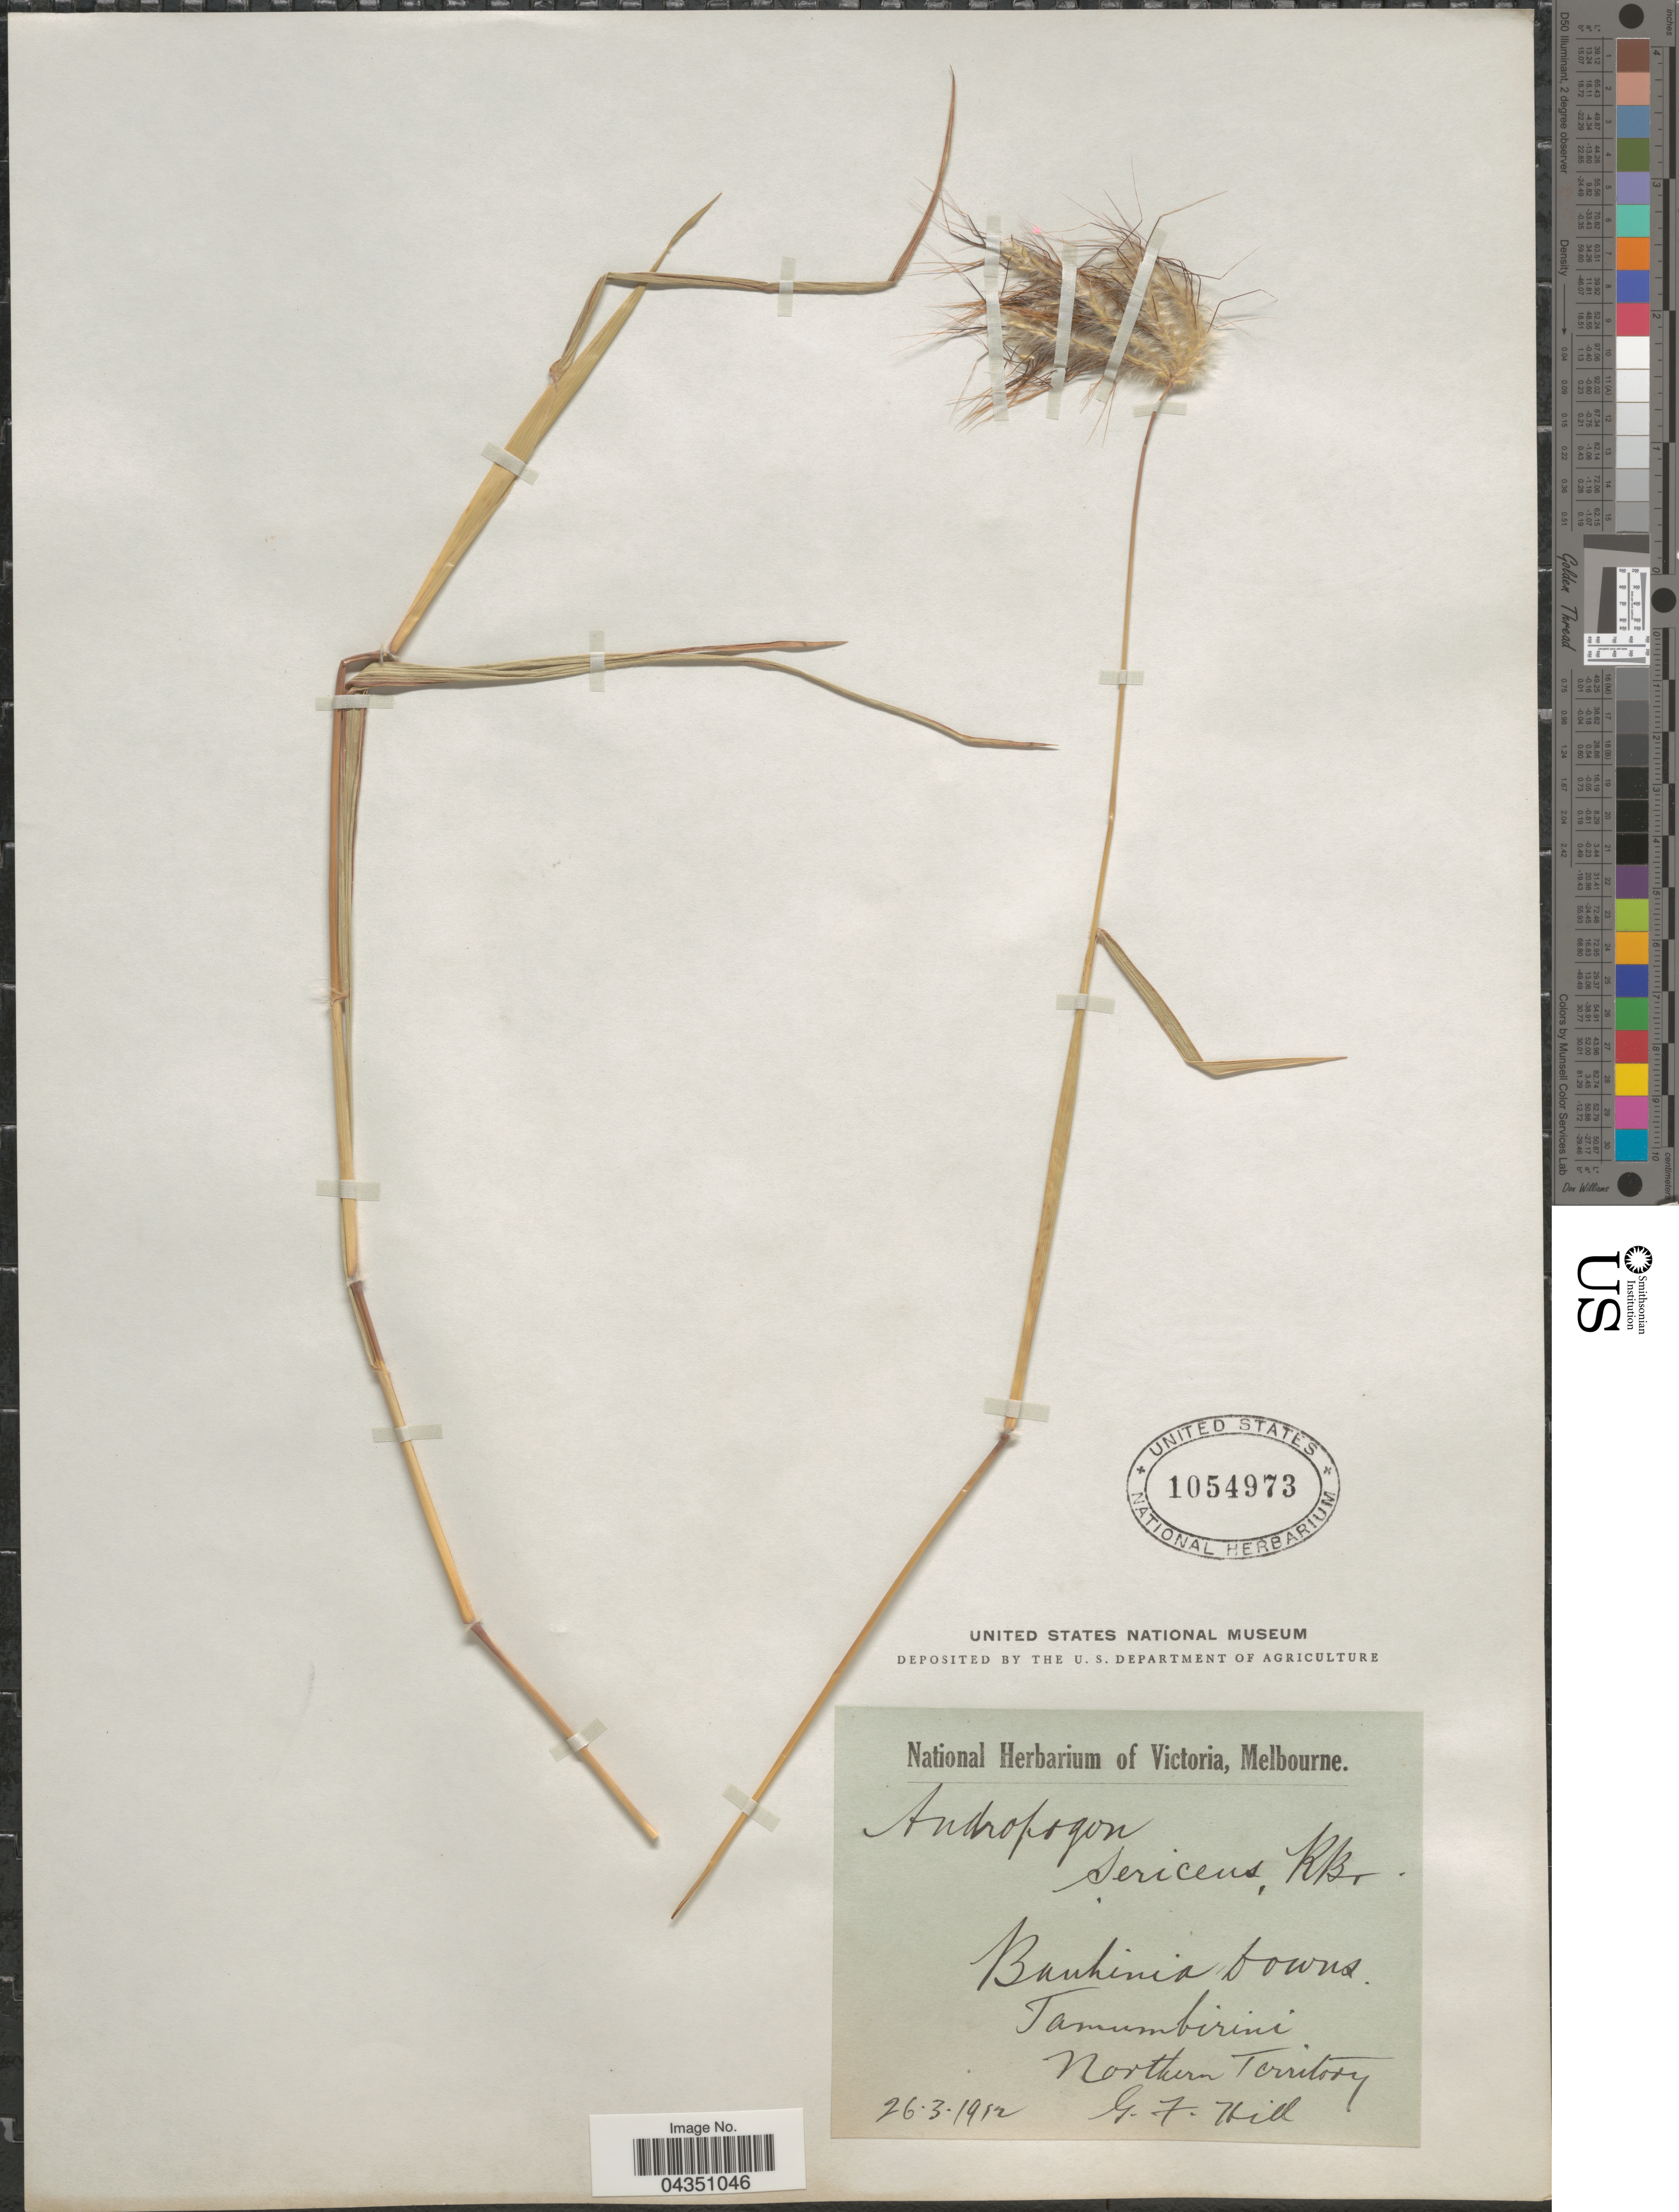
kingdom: Plantae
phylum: Tracheophyta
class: Liliopsida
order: Poales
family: Poaceae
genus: Dichanthium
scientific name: Dichanthium sericeum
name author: (R. Br.) A. Camus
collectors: G. Hill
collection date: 1912-03-26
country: Australia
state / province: Northern Territory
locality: Bauhinia Downs. Tanumbirini.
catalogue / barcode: US 1054973